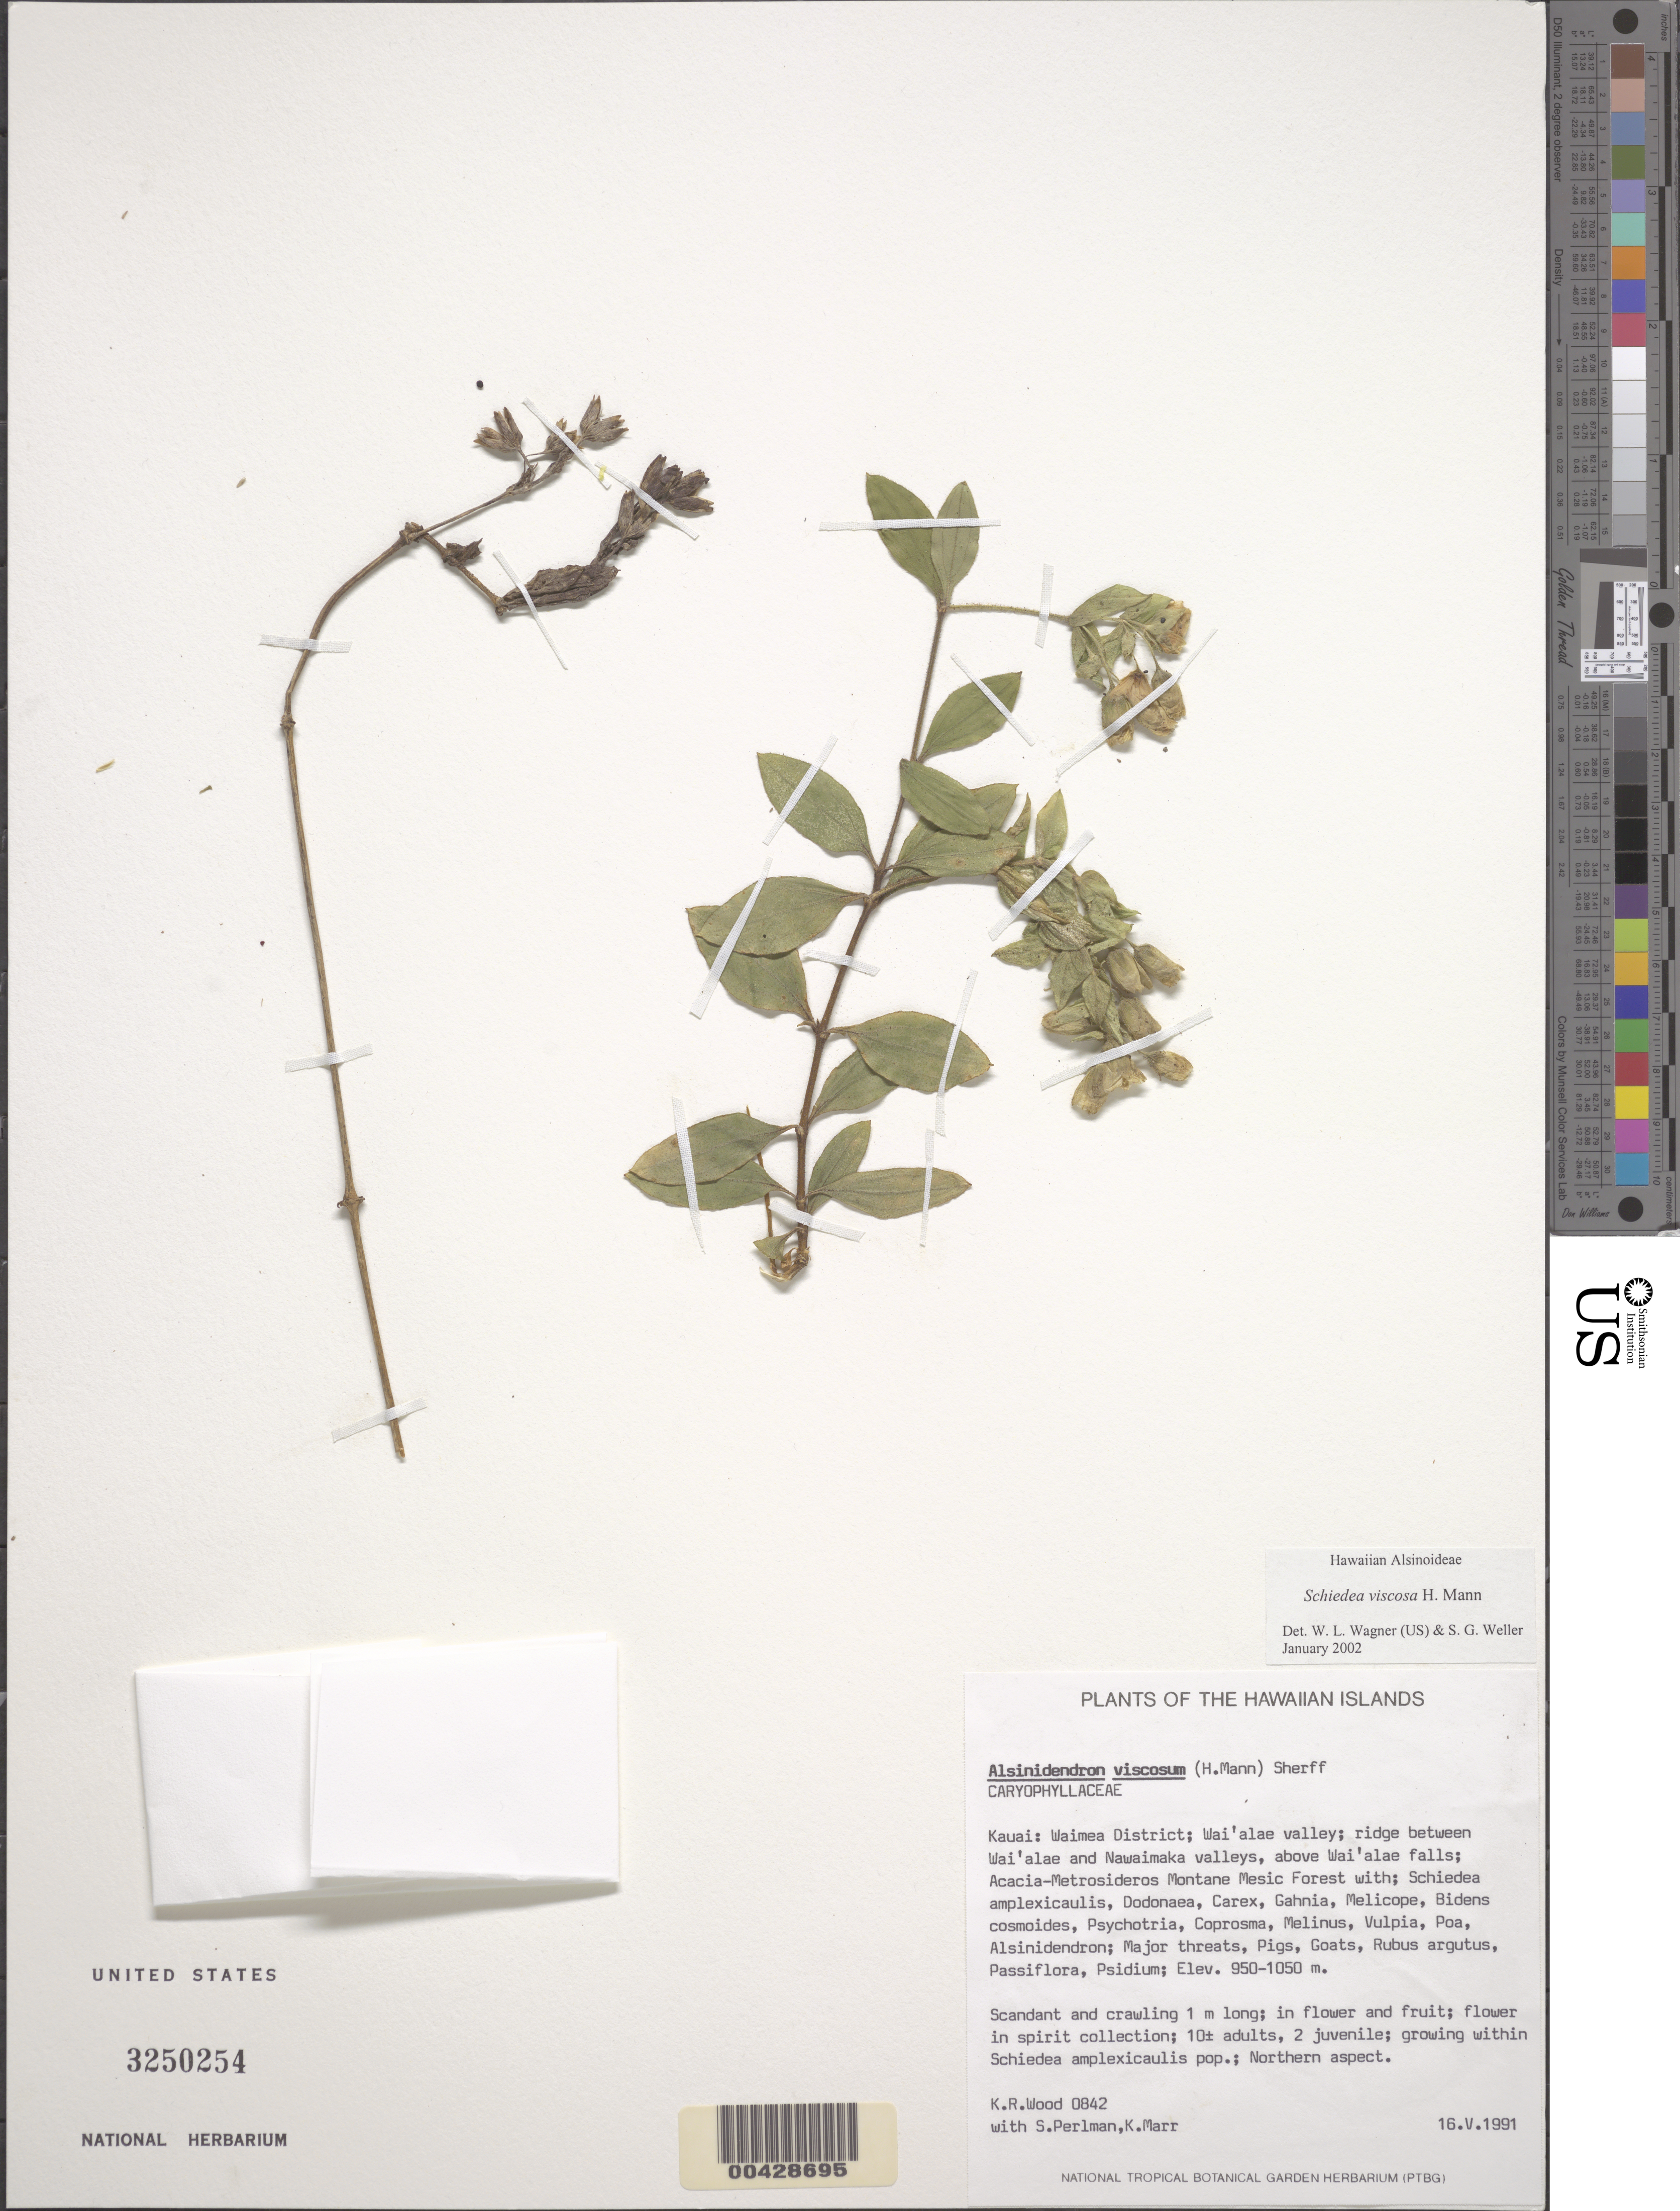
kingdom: Plantae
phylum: Tracheophyta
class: Magnoliopsida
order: Caryophyllales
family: Caryophyllaceae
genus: Schiedea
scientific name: Schiedea viscosa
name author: H. Mann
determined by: Wagner, W. L.; Weller, Stephen G.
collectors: K. R. Wood, S. P. Perlman & K. Marr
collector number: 0842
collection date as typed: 16 May 1991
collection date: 1991-05-16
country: United States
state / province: Hawaii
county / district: Kauai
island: Kaua'i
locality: Waimea District, Waialae Valley, ridge between Waialae and Nawaimaka valleys, above Waialae falls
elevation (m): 950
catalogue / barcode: US 3250254